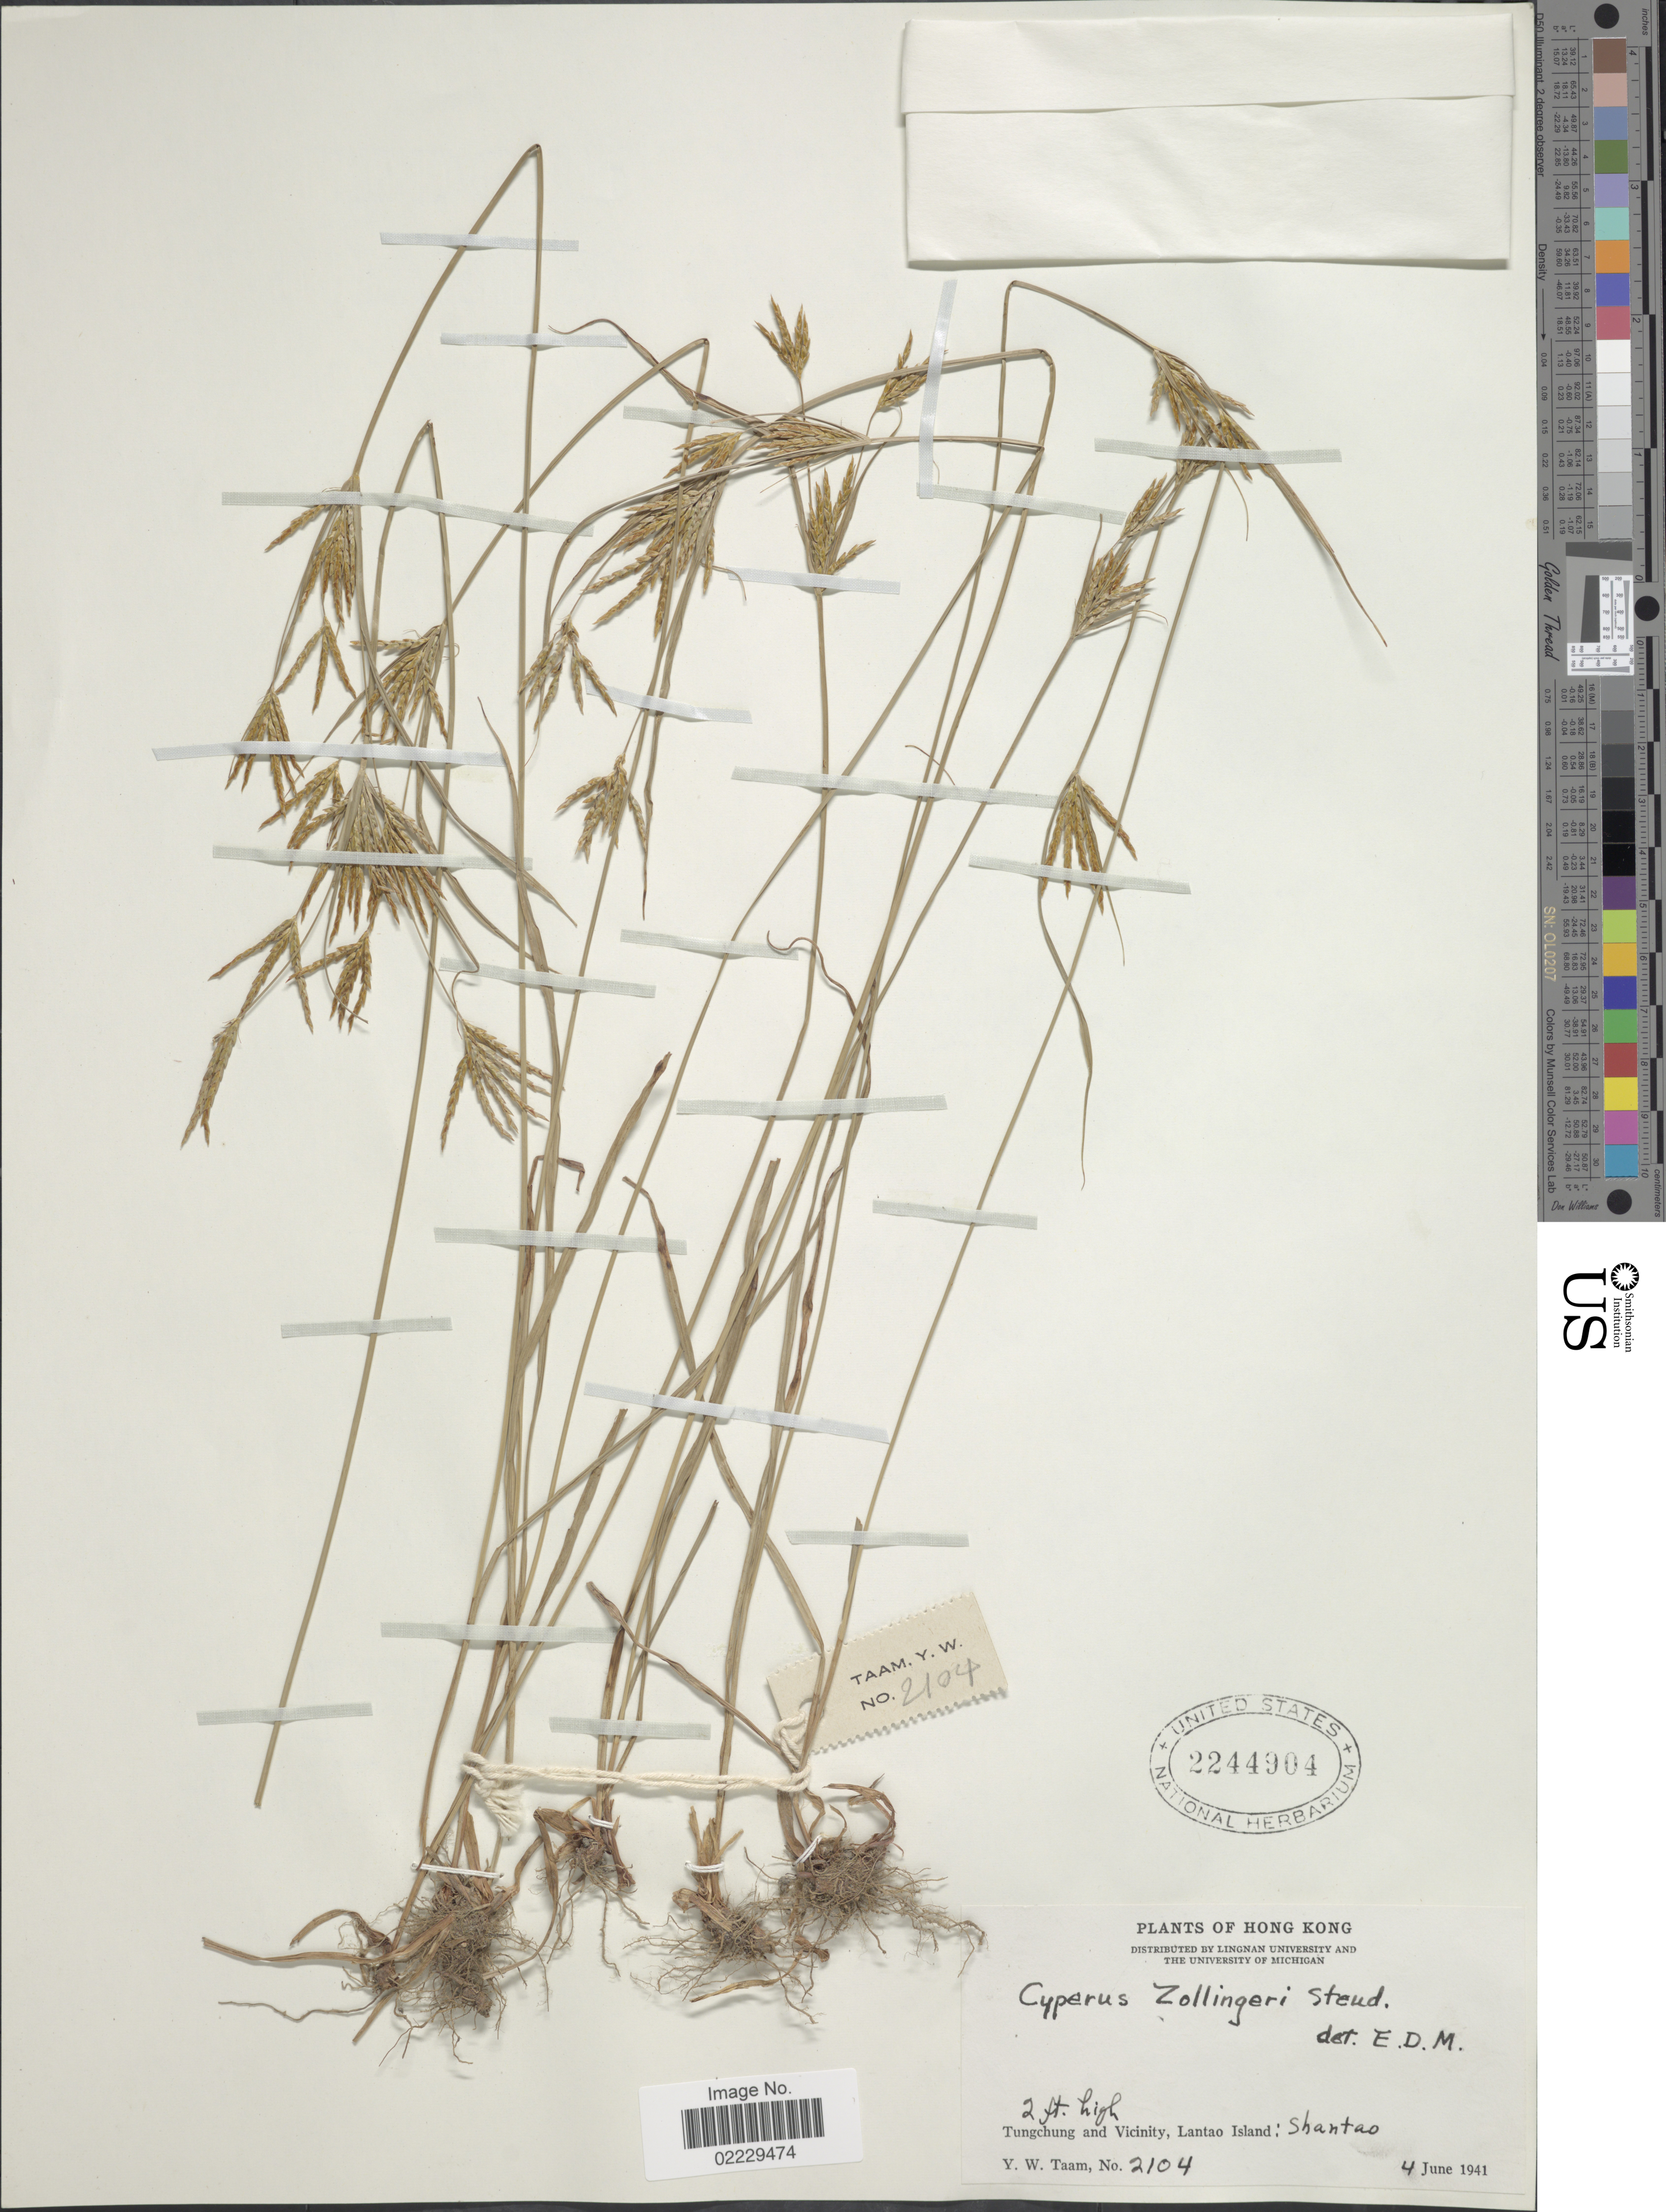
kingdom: Plantae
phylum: Tracheophyta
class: Liliopsida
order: Poales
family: Cyperaceae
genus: Cyperus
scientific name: Cyperus tenuiculmis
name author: Boeckeler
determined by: Strong, Mark T., (BOT), Smithsonian Institution - National Museum of Natural History (UNITED STATES)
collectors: Y. W. Taam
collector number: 2104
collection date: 1941-06-04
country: China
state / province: Hong Kong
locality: Tungchung and Vicinity, Lantao Island: Shantao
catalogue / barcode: US 2244904